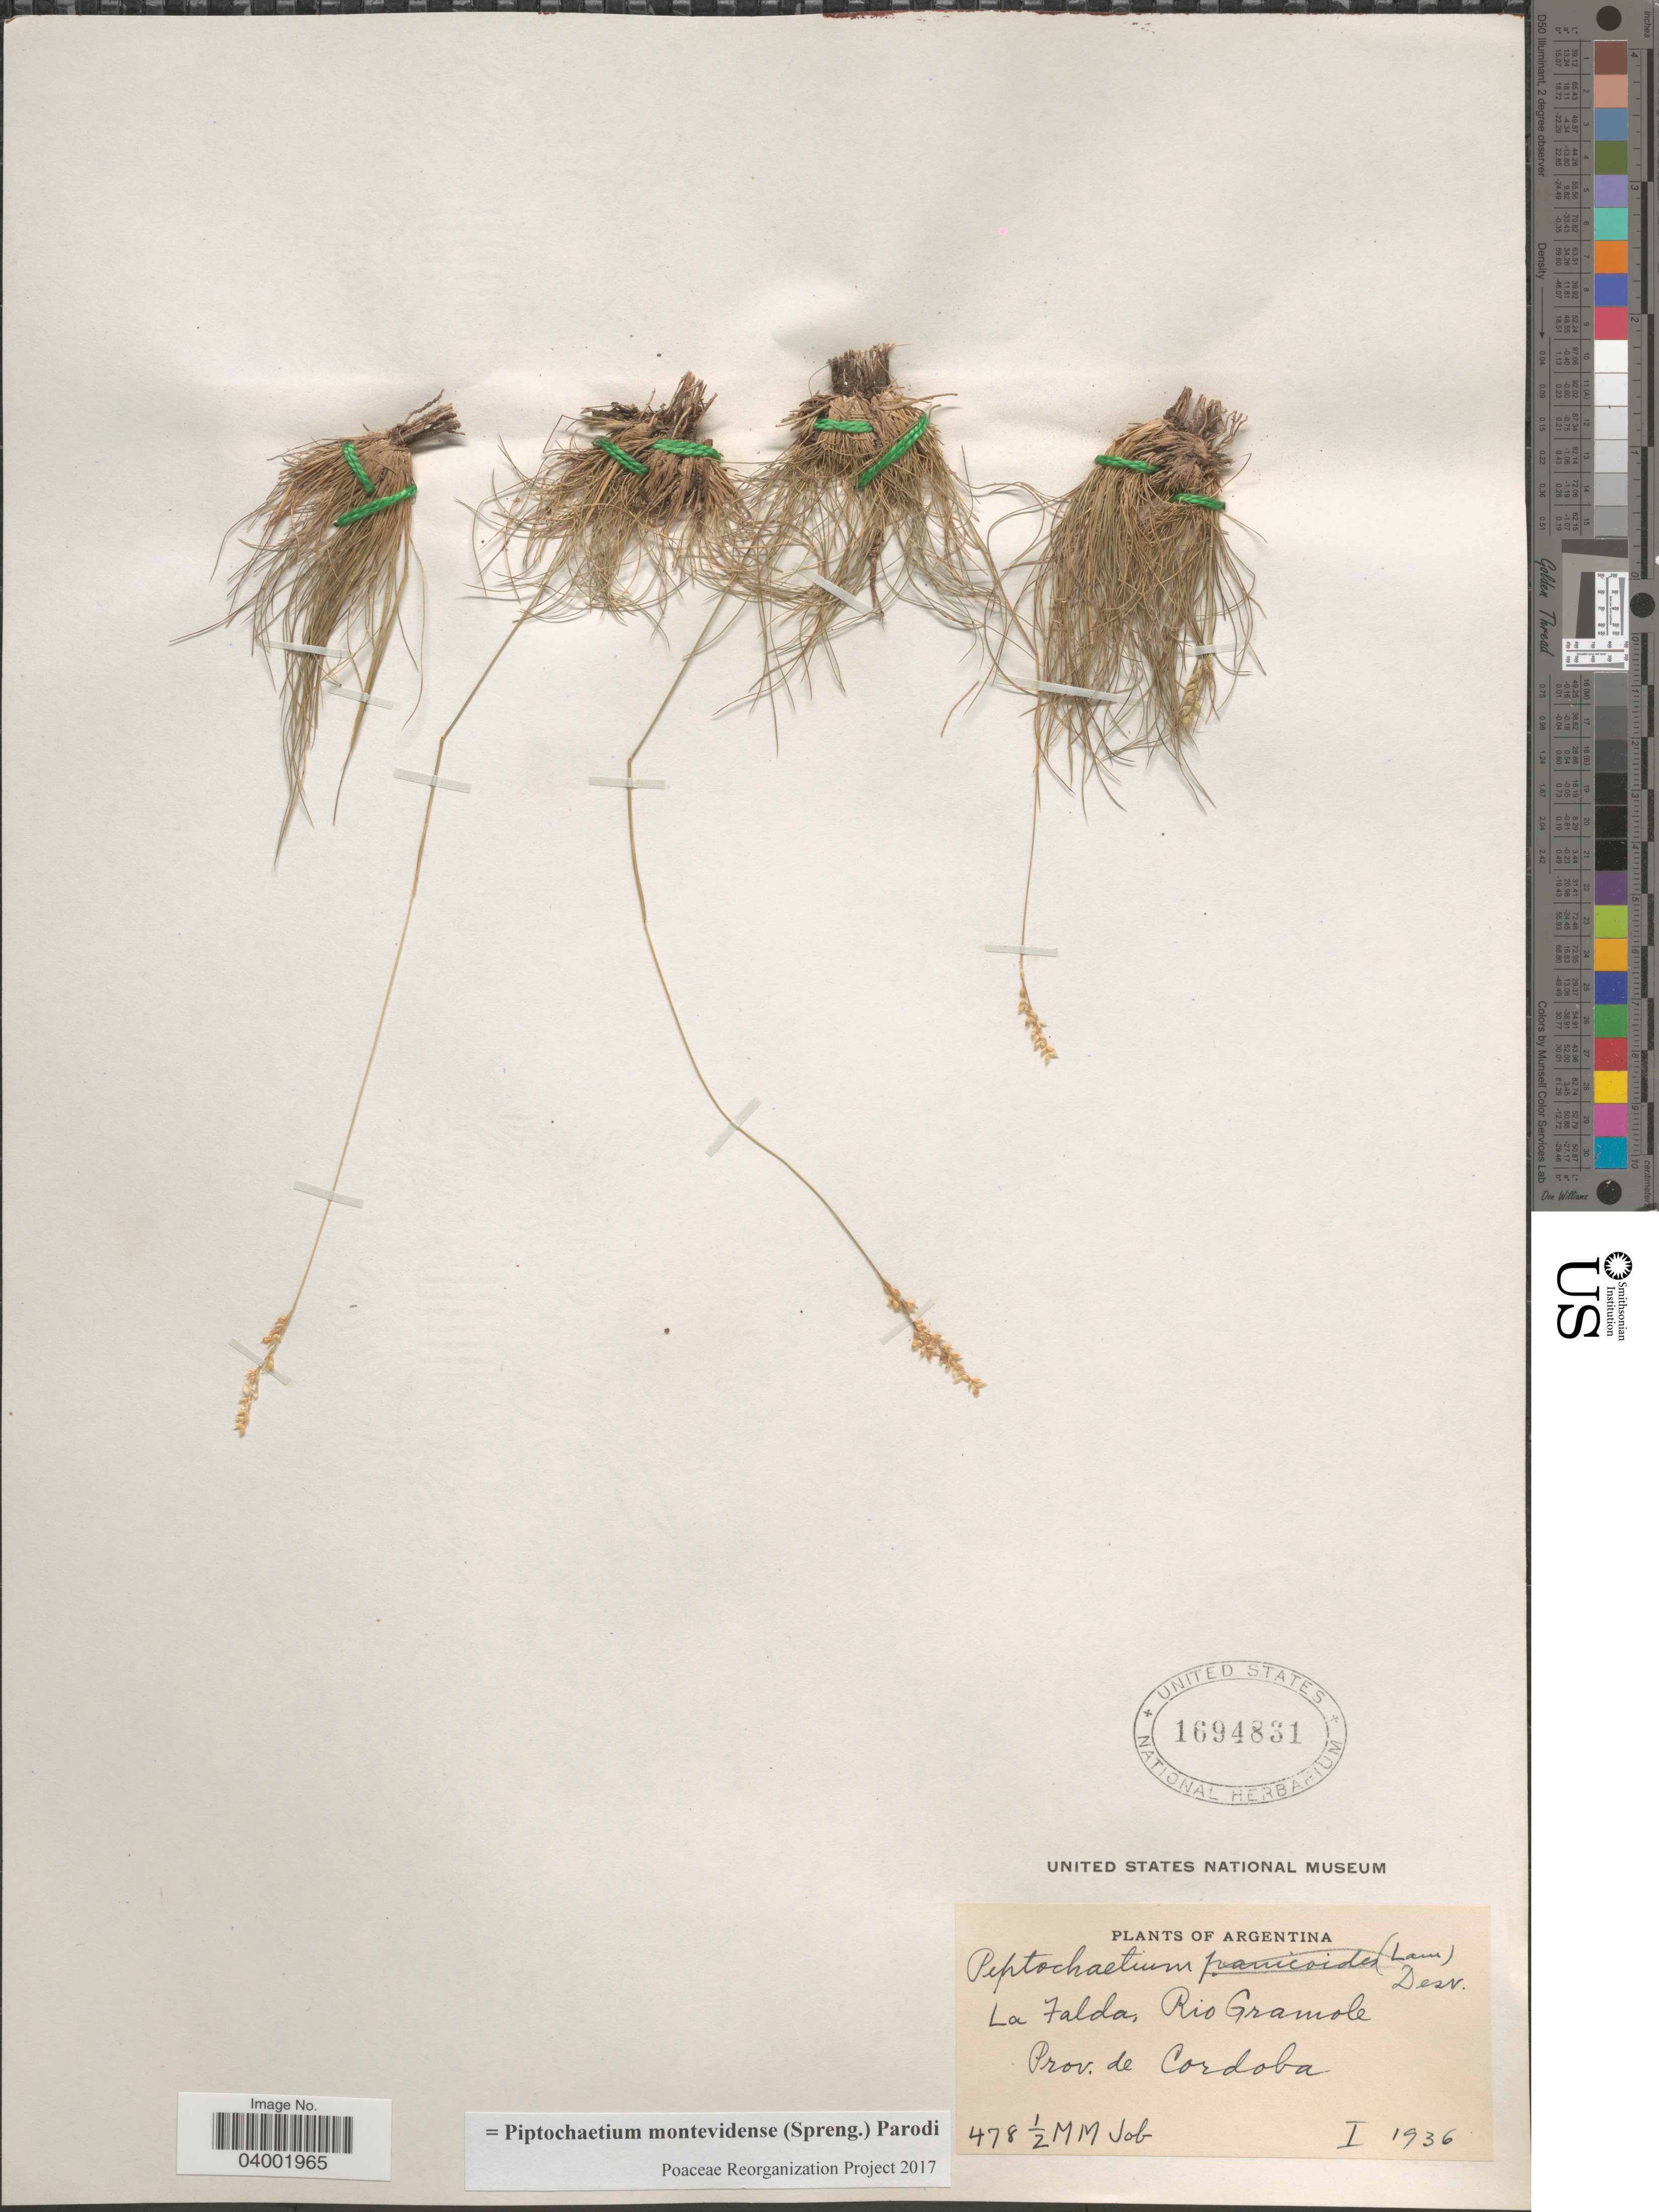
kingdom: Plantae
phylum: Tracheophyta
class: Liliopsida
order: Poales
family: Poaceae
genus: Piptochaetium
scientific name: Piptochaetium montevidense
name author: (Spreng.) Parodi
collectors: M. Job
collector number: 478½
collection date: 1936-01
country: Argentina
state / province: Cordoba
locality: La Falda, Rio Gramole.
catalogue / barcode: US 1694831